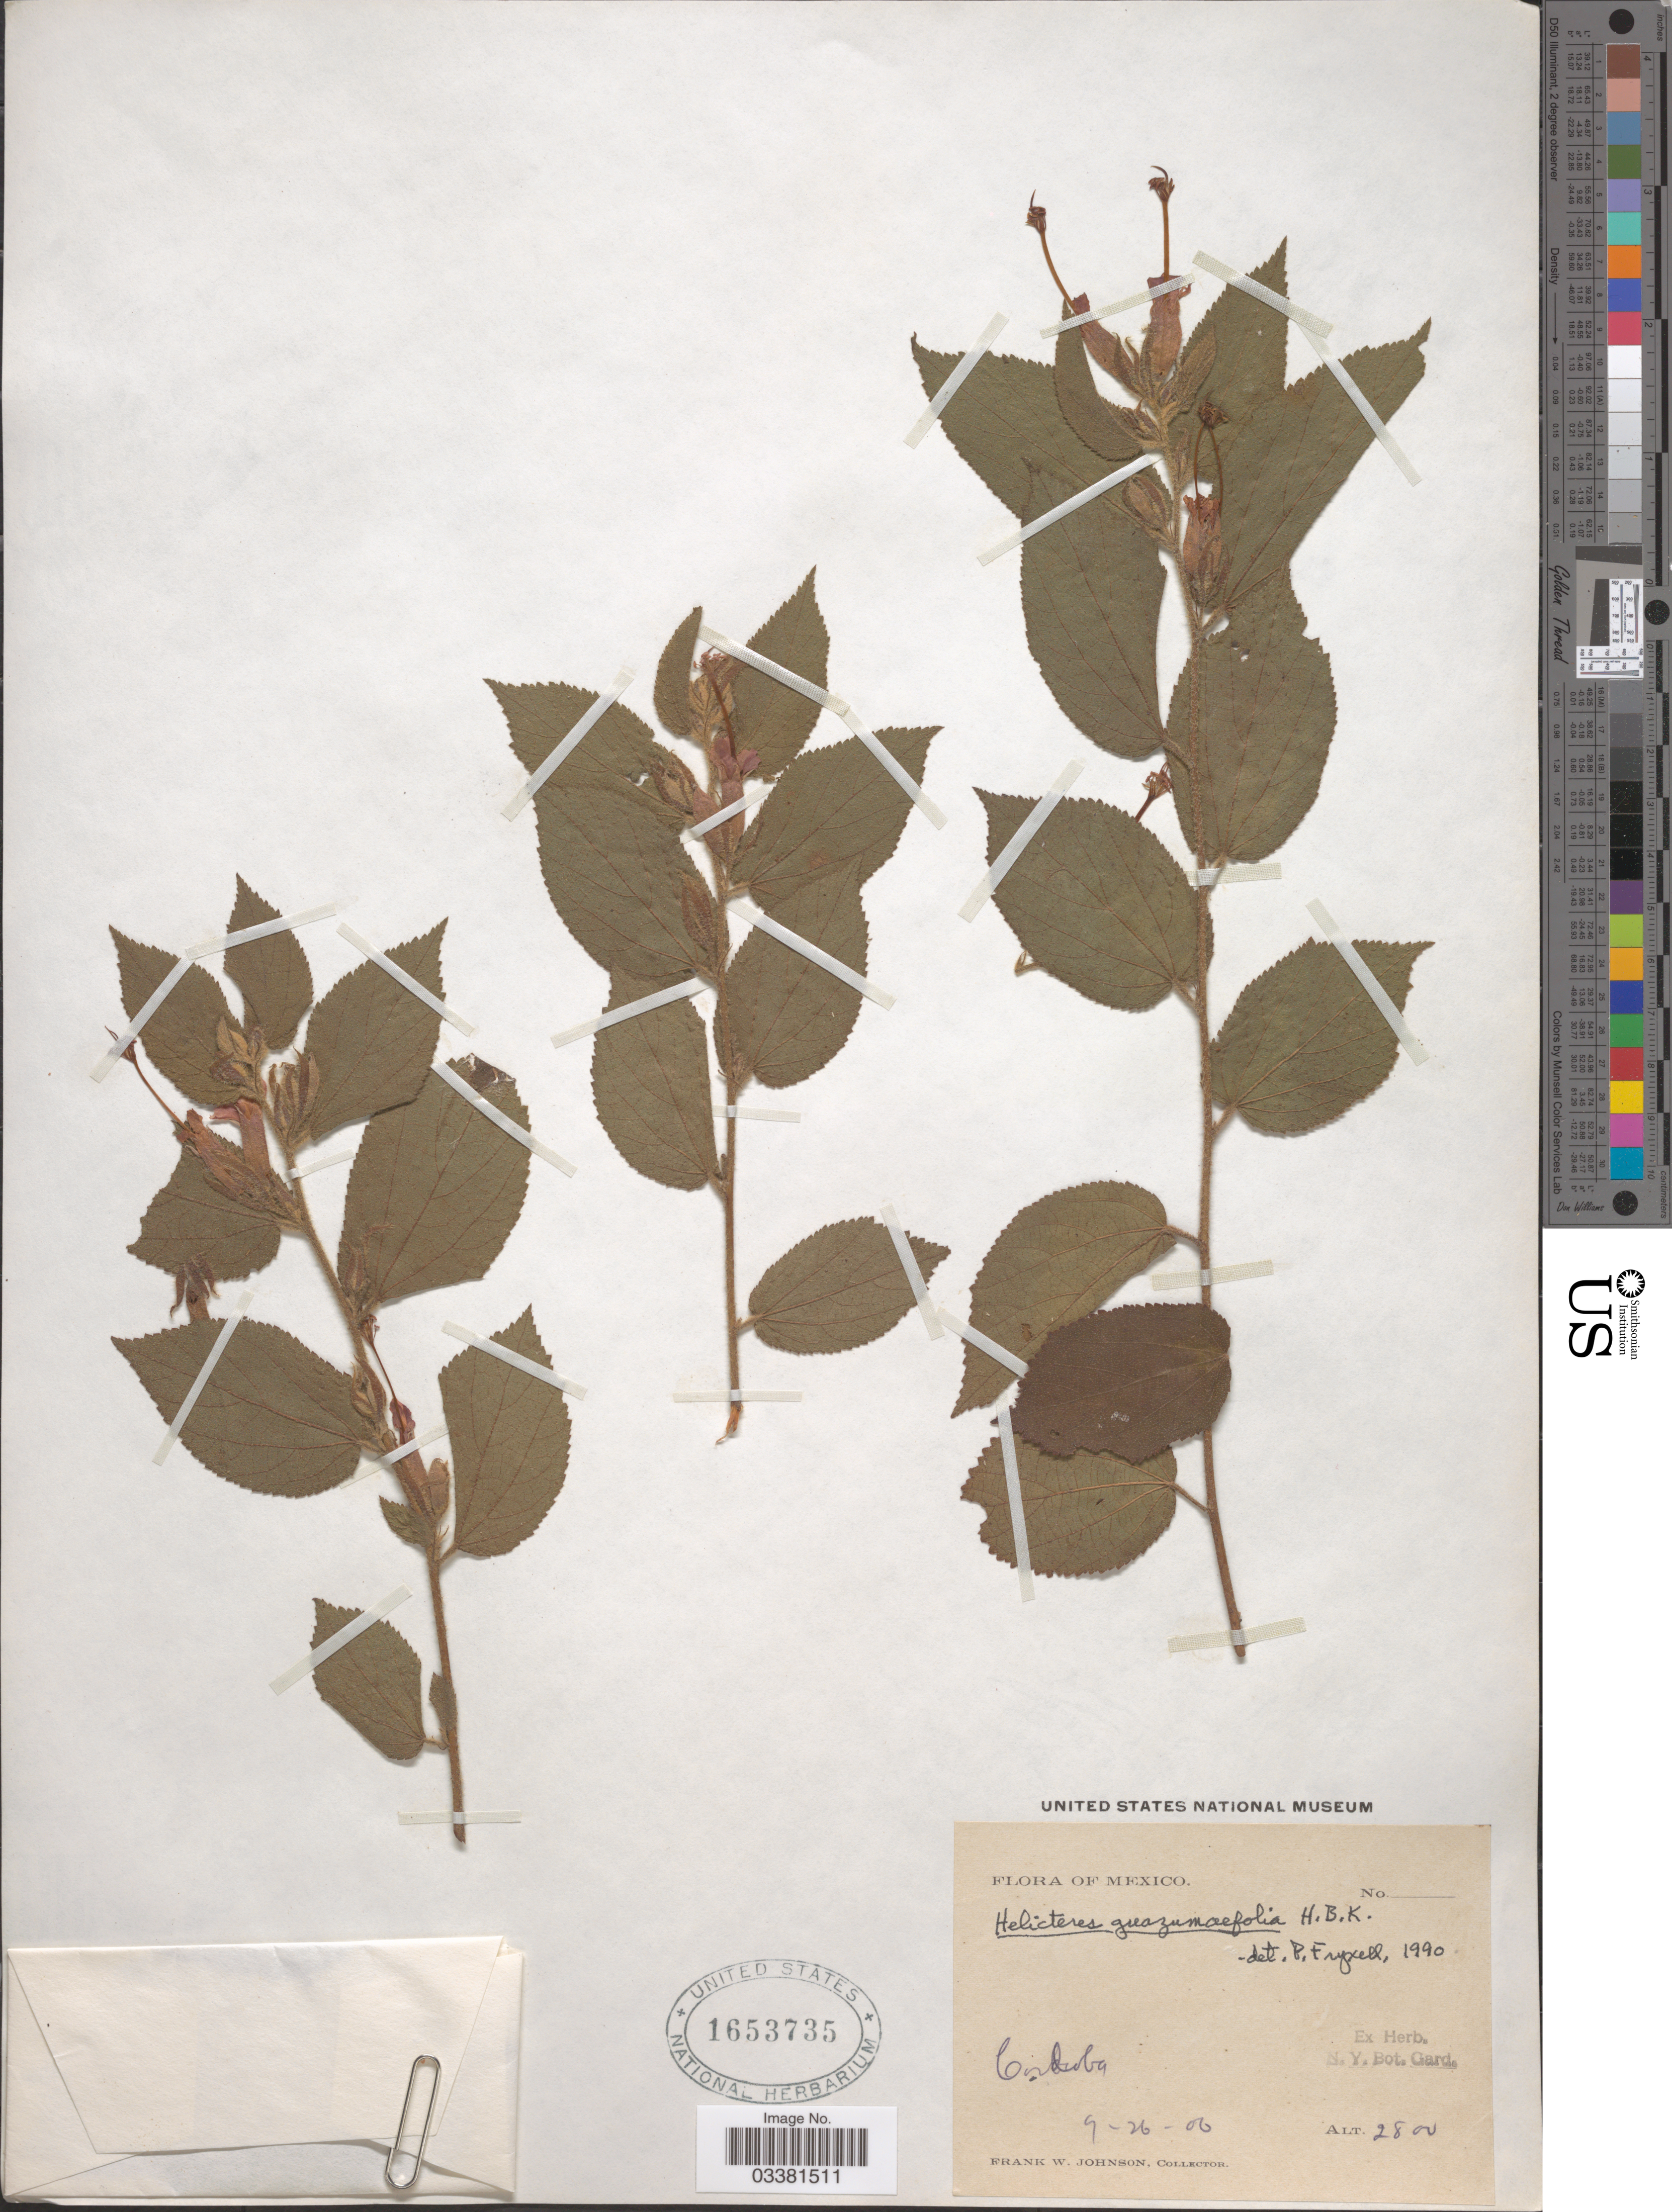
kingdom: Plantae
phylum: Tracheophyta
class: Magnoliopsida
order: Malvales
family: Malvaceae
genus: Helicteres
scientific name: Helicteres guazumifolia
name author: Kunth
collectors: F. W. Johnson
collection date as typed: Transcribed d/m/y: 26/9/6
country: Mexico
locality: Cordoba.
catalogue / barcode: US 1653735